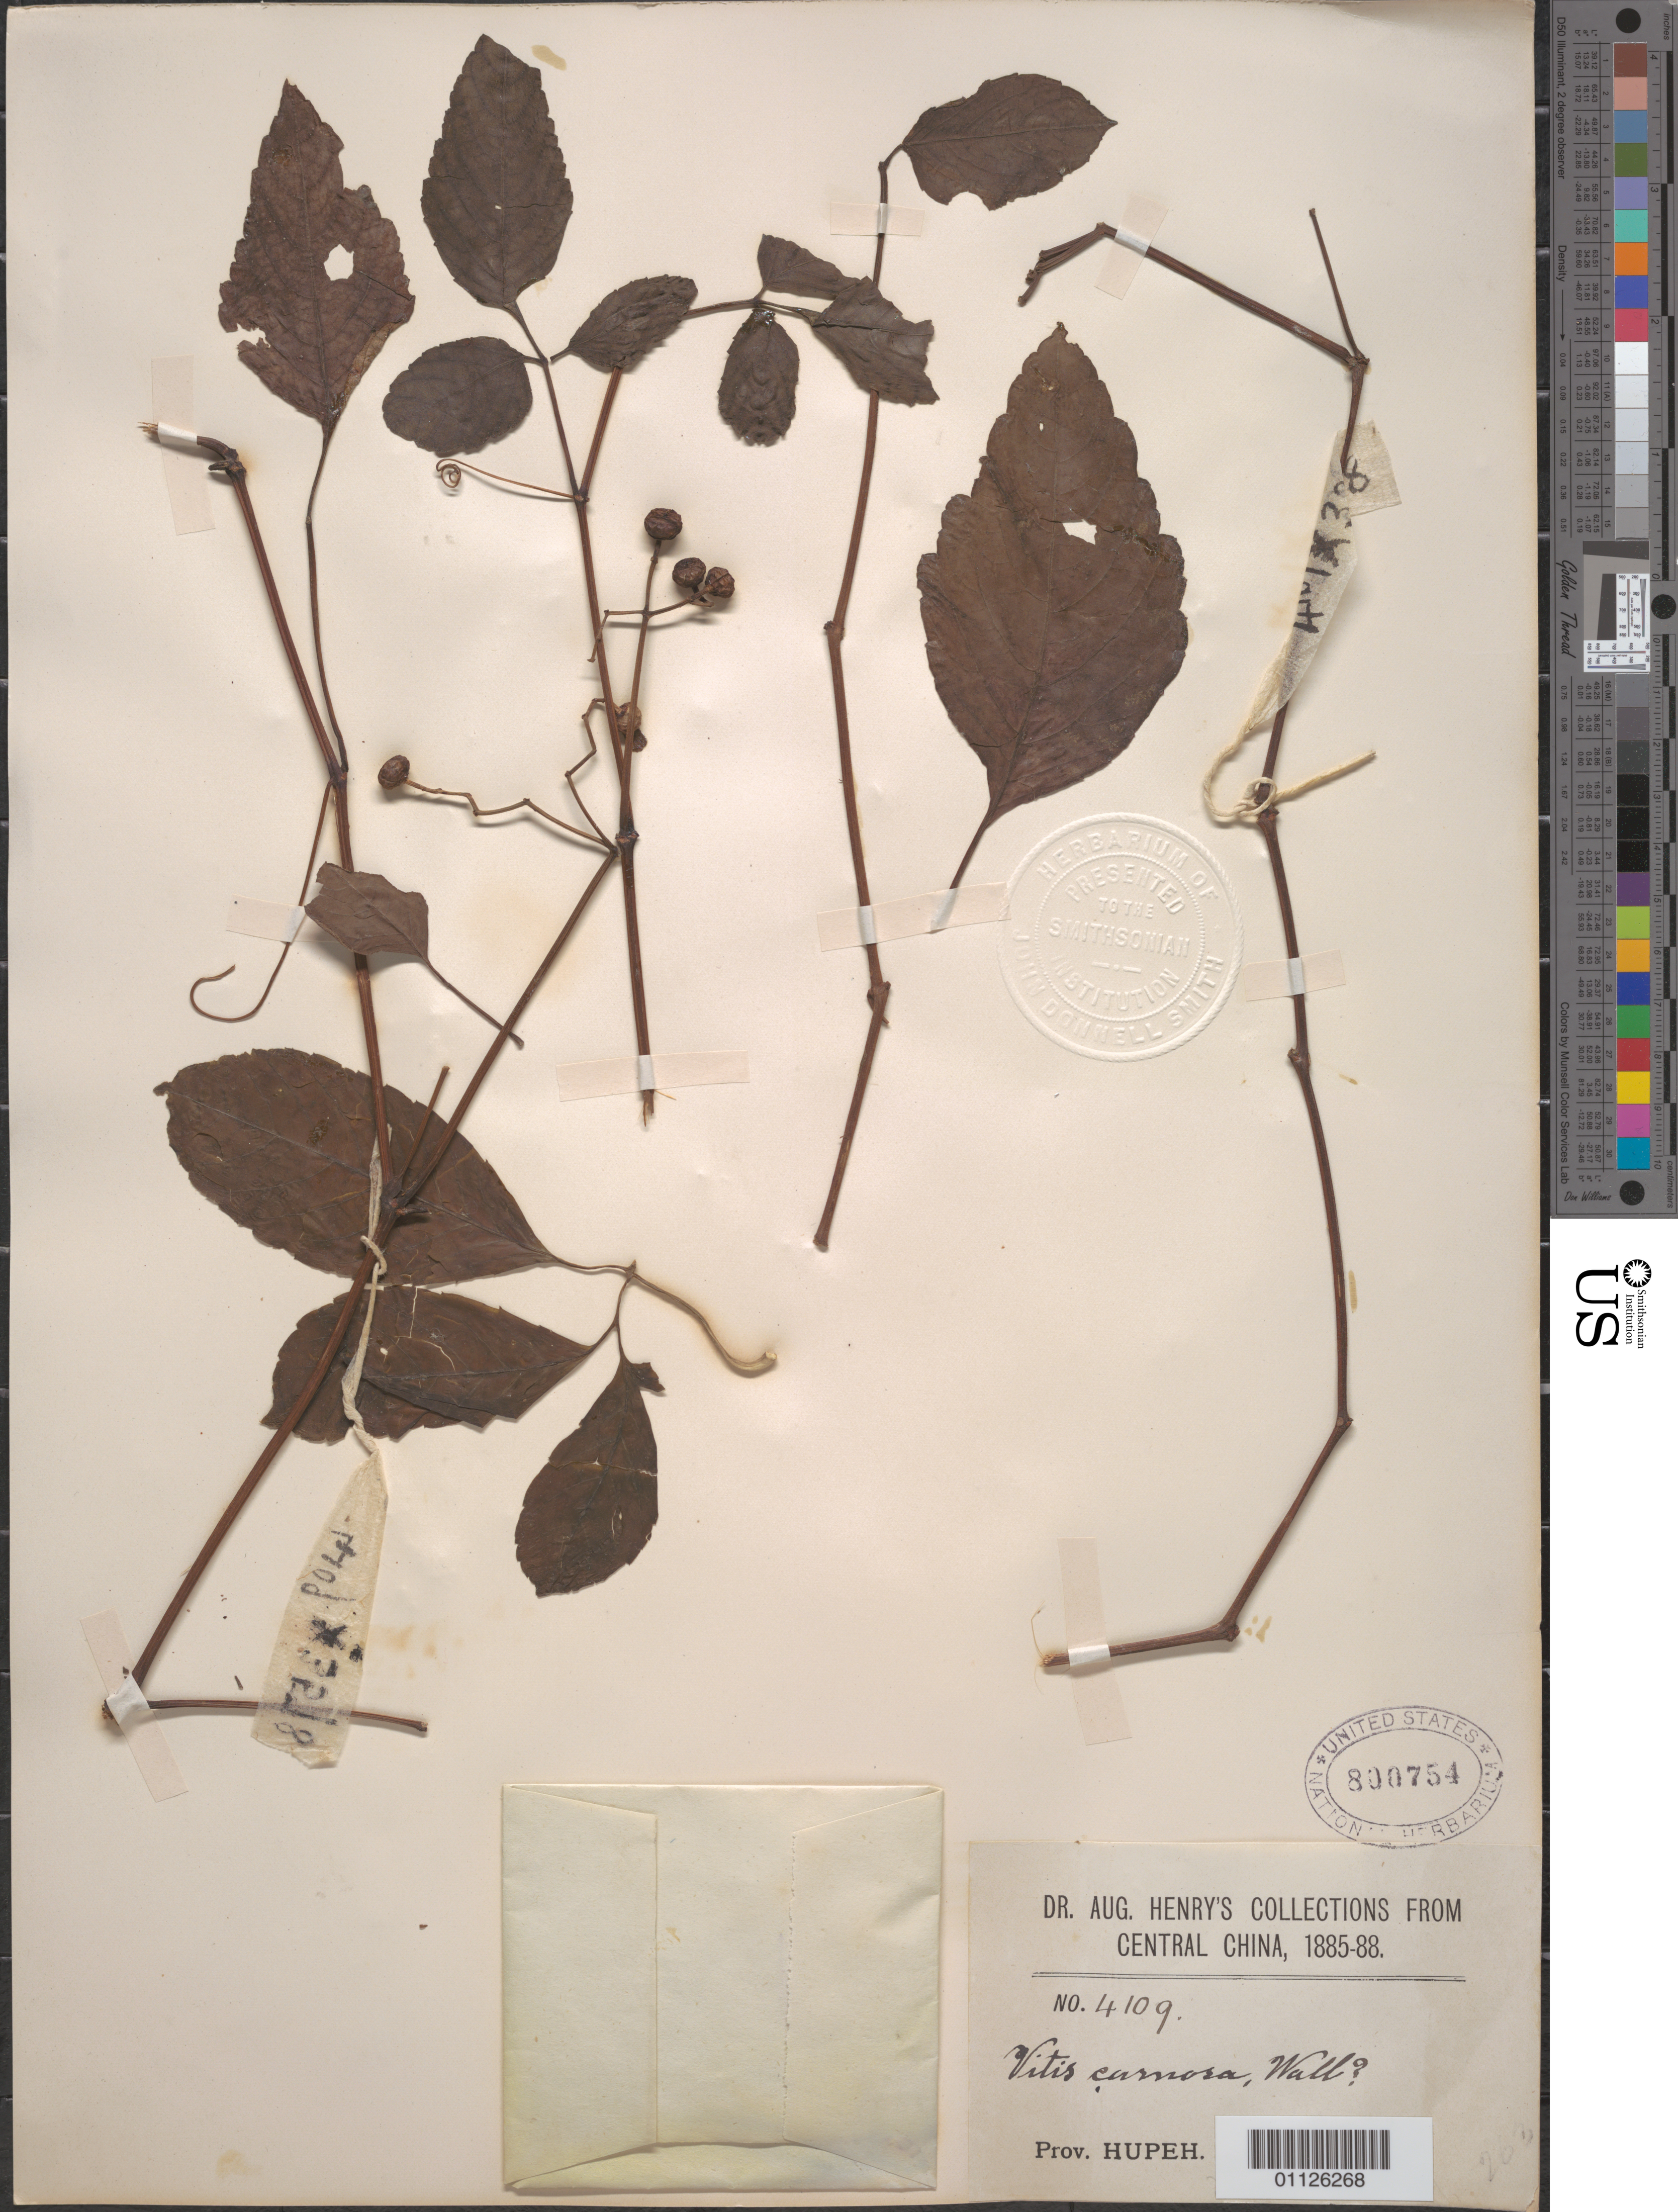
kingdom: Plantae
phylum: Tracheophyta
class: Magnoliopsida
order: Vitales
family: Vitaceae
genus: Causonis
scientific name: Causonis trifolia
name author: (L.) Mabb. & J. Wen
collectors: A. Henry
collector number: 4109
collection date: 1885/1888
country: China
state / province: Hubei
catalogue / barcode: US 800754